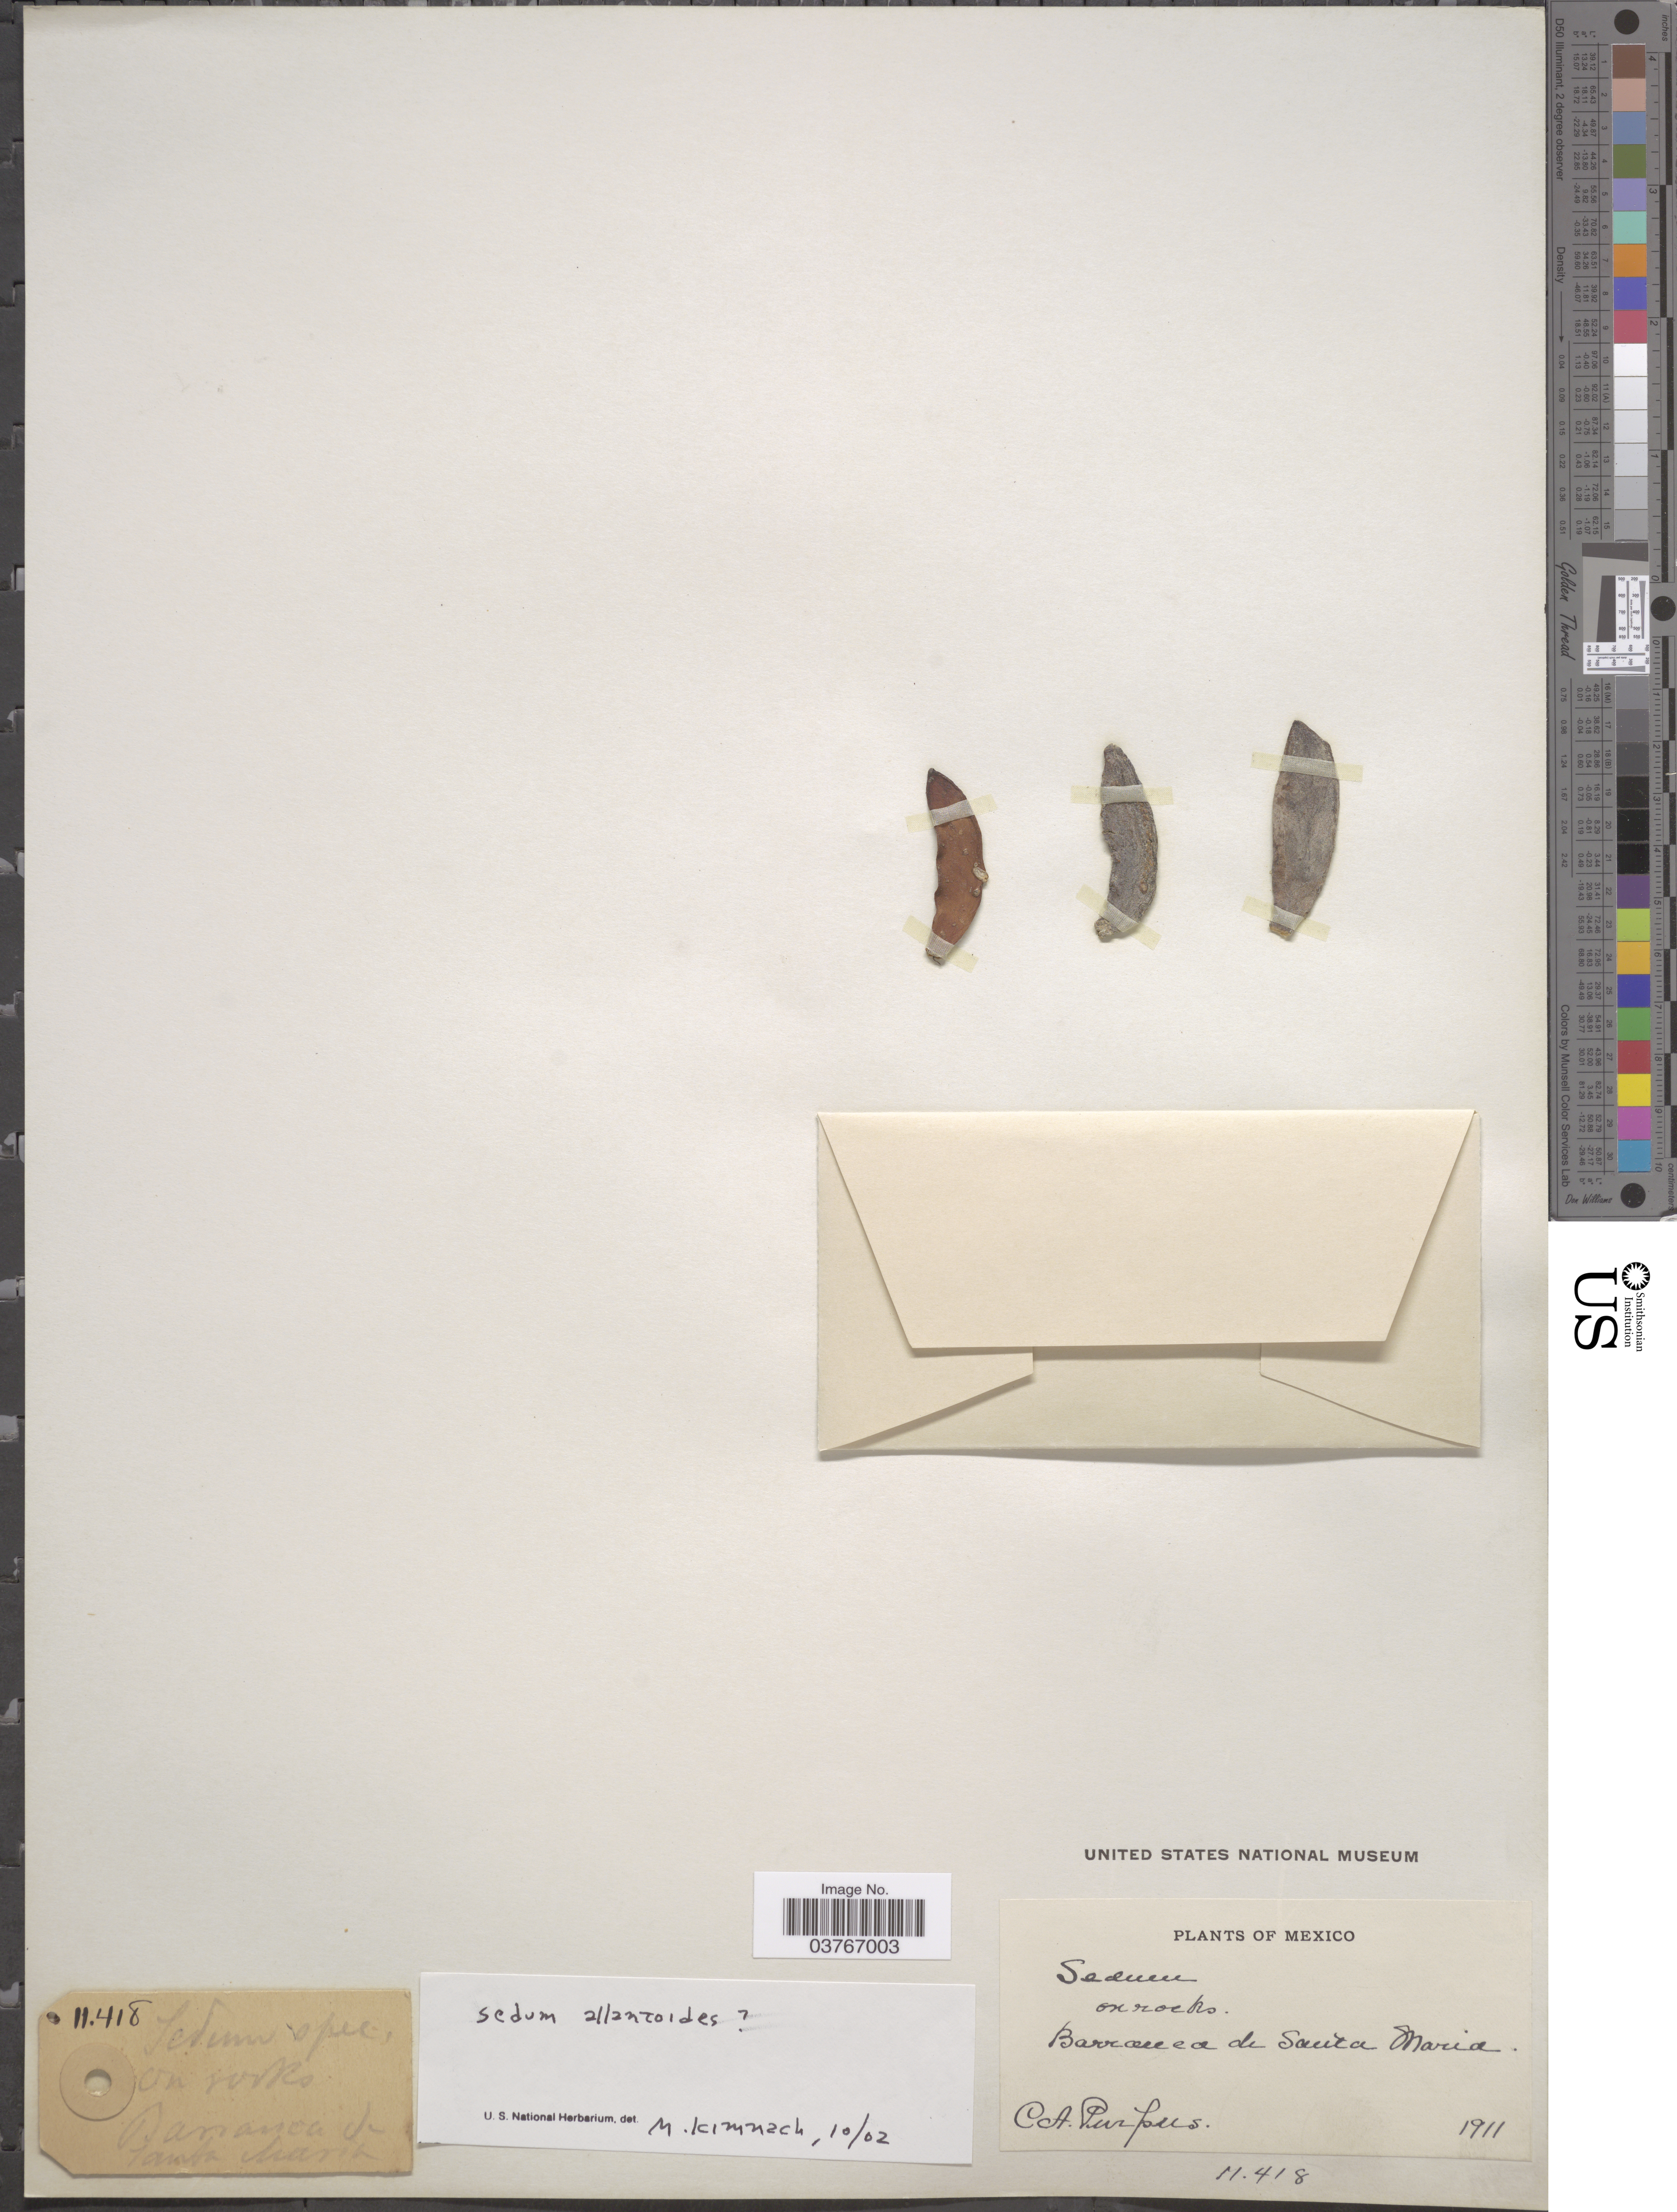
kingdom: Plantae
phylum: Tracheophyta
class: Magnoliopsida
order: Saxifragales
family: Crassulaceae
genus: Sedum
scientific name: Sedum allantoides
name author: Rose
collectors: C. A. Purpus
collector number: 11418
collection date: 1911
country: Mexico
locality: Barranca de Santa Maria.